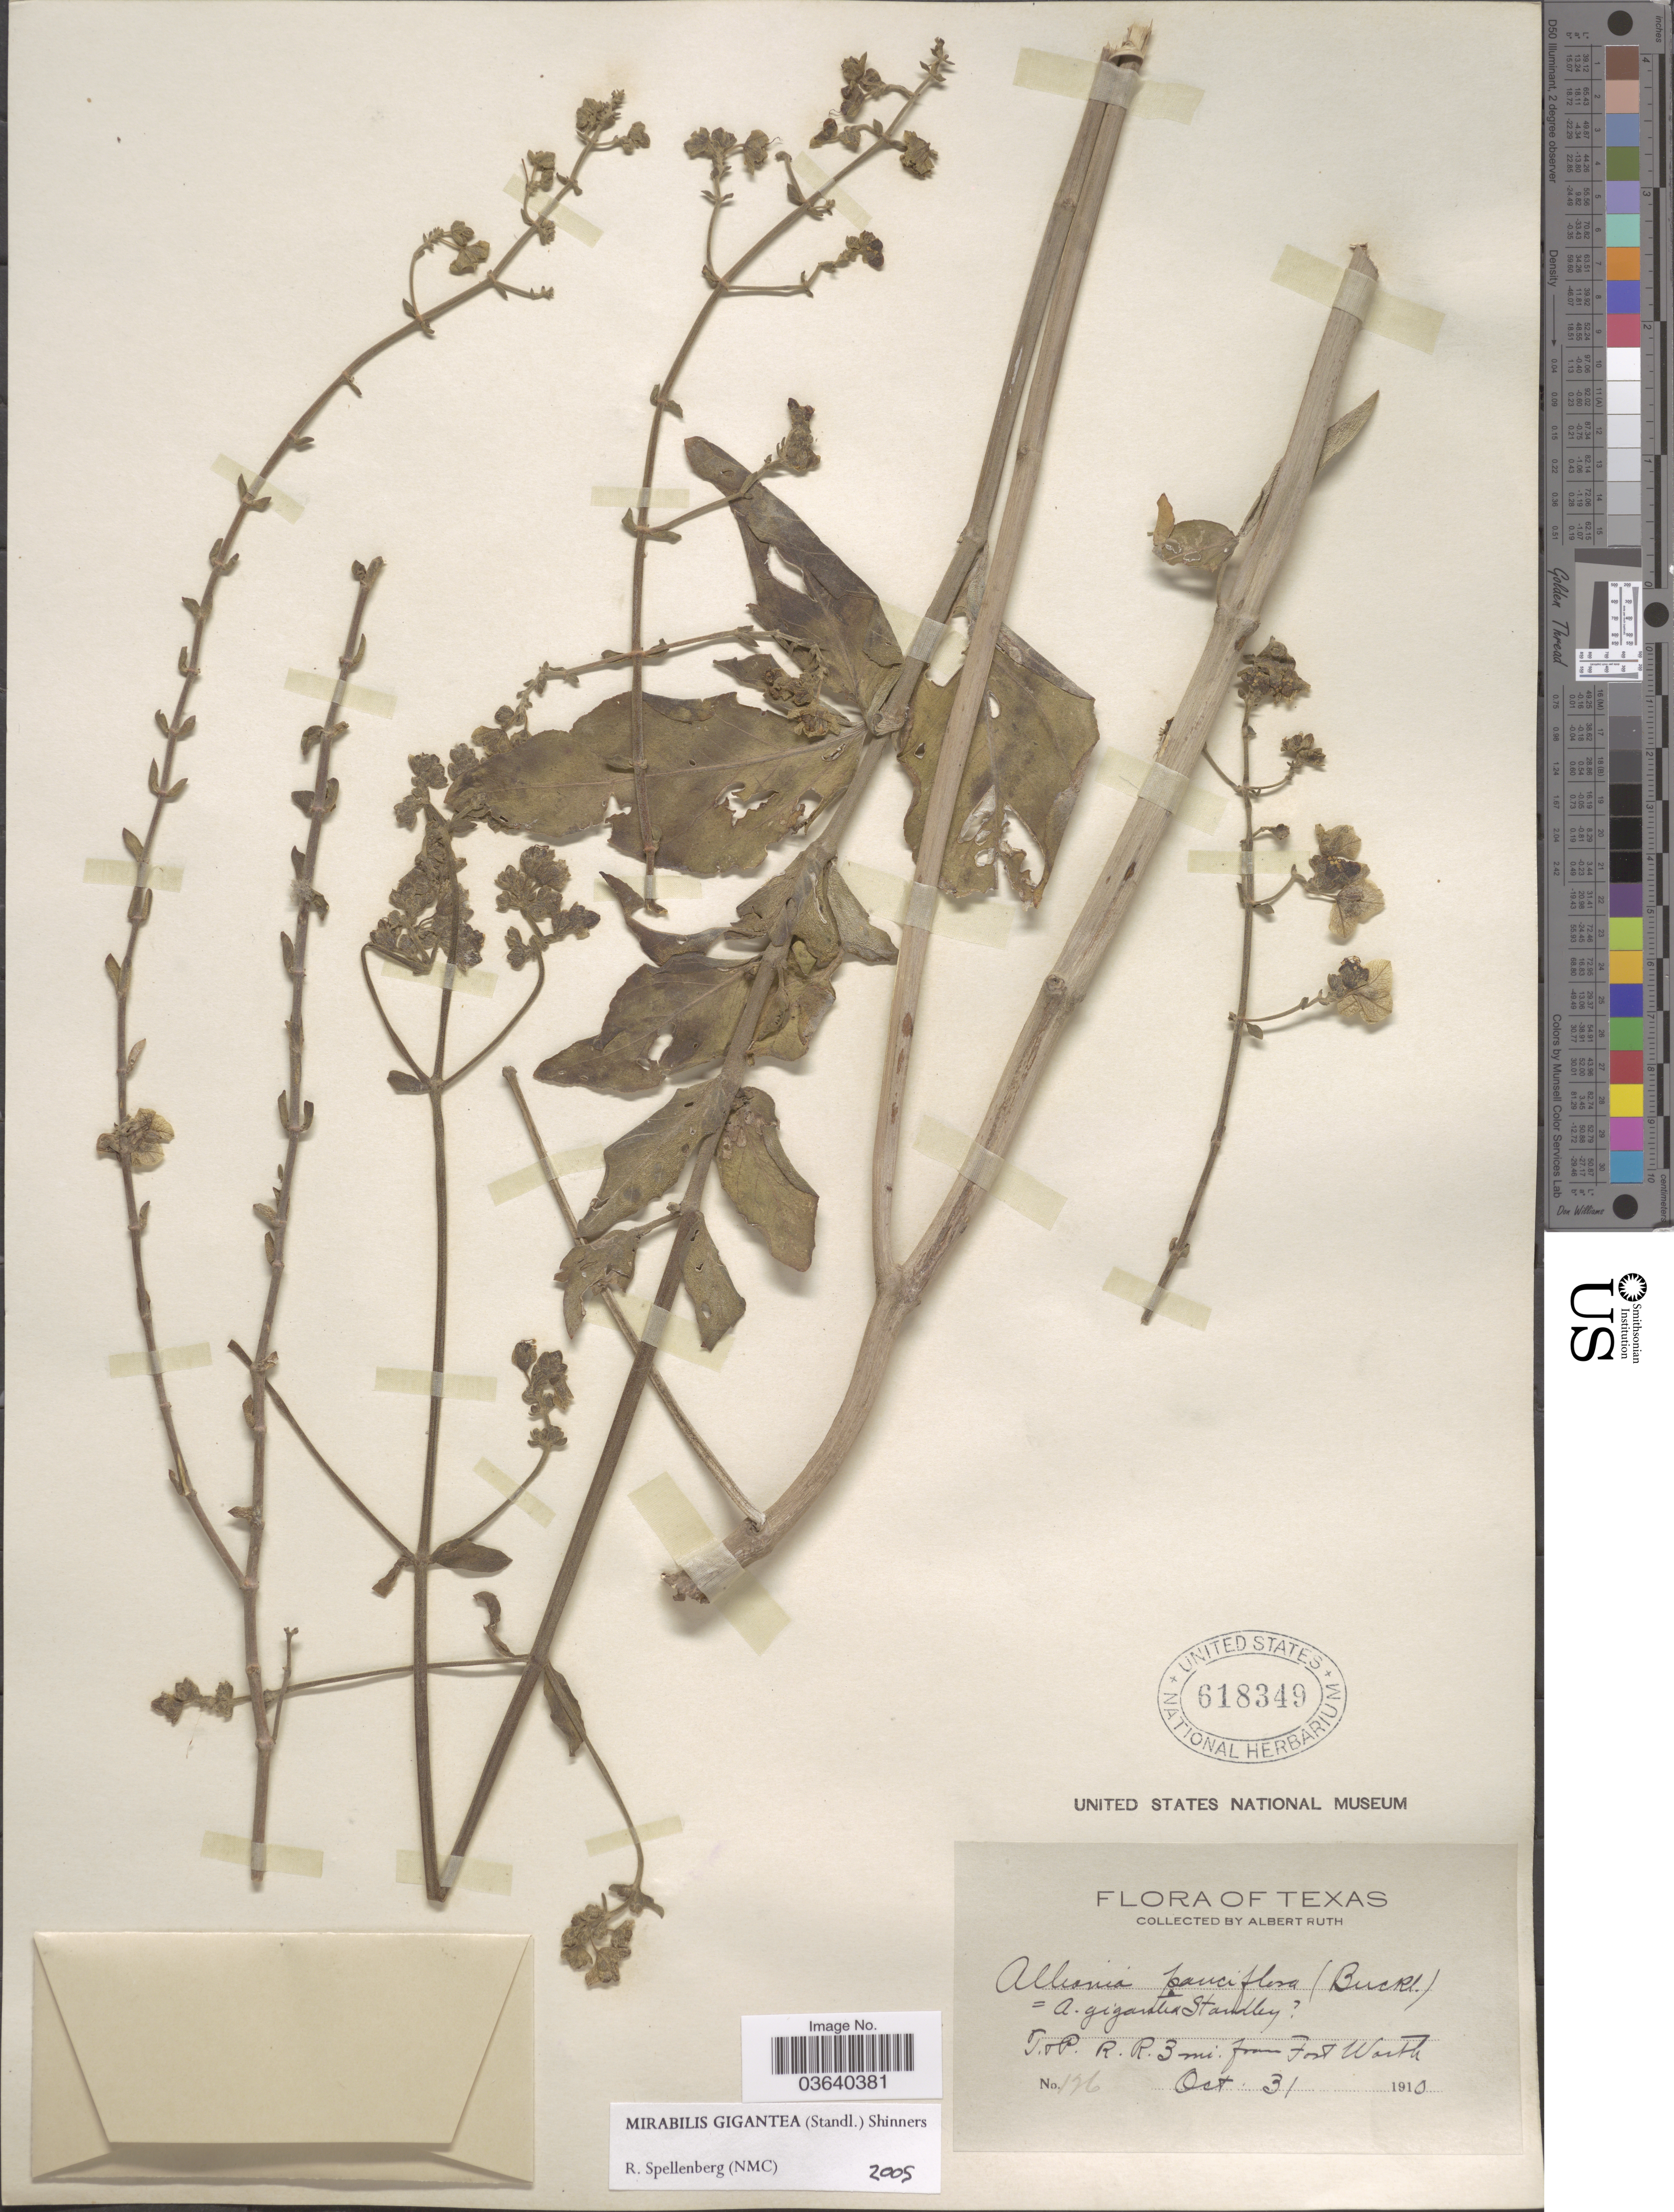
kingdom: Plantae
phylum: Tracheophyta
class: Magnoliopsida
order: Caryophyllales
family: Nyctaginaceae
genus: Mirabilis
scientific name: Mirabilis gigantea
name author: (Standl.) Shinners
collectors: A. Ruth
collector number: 126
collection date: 1910-10-31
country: United States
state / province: Texas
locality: T.& P. R.R 3 mi. from Fort Worth.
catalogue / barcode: US 618349